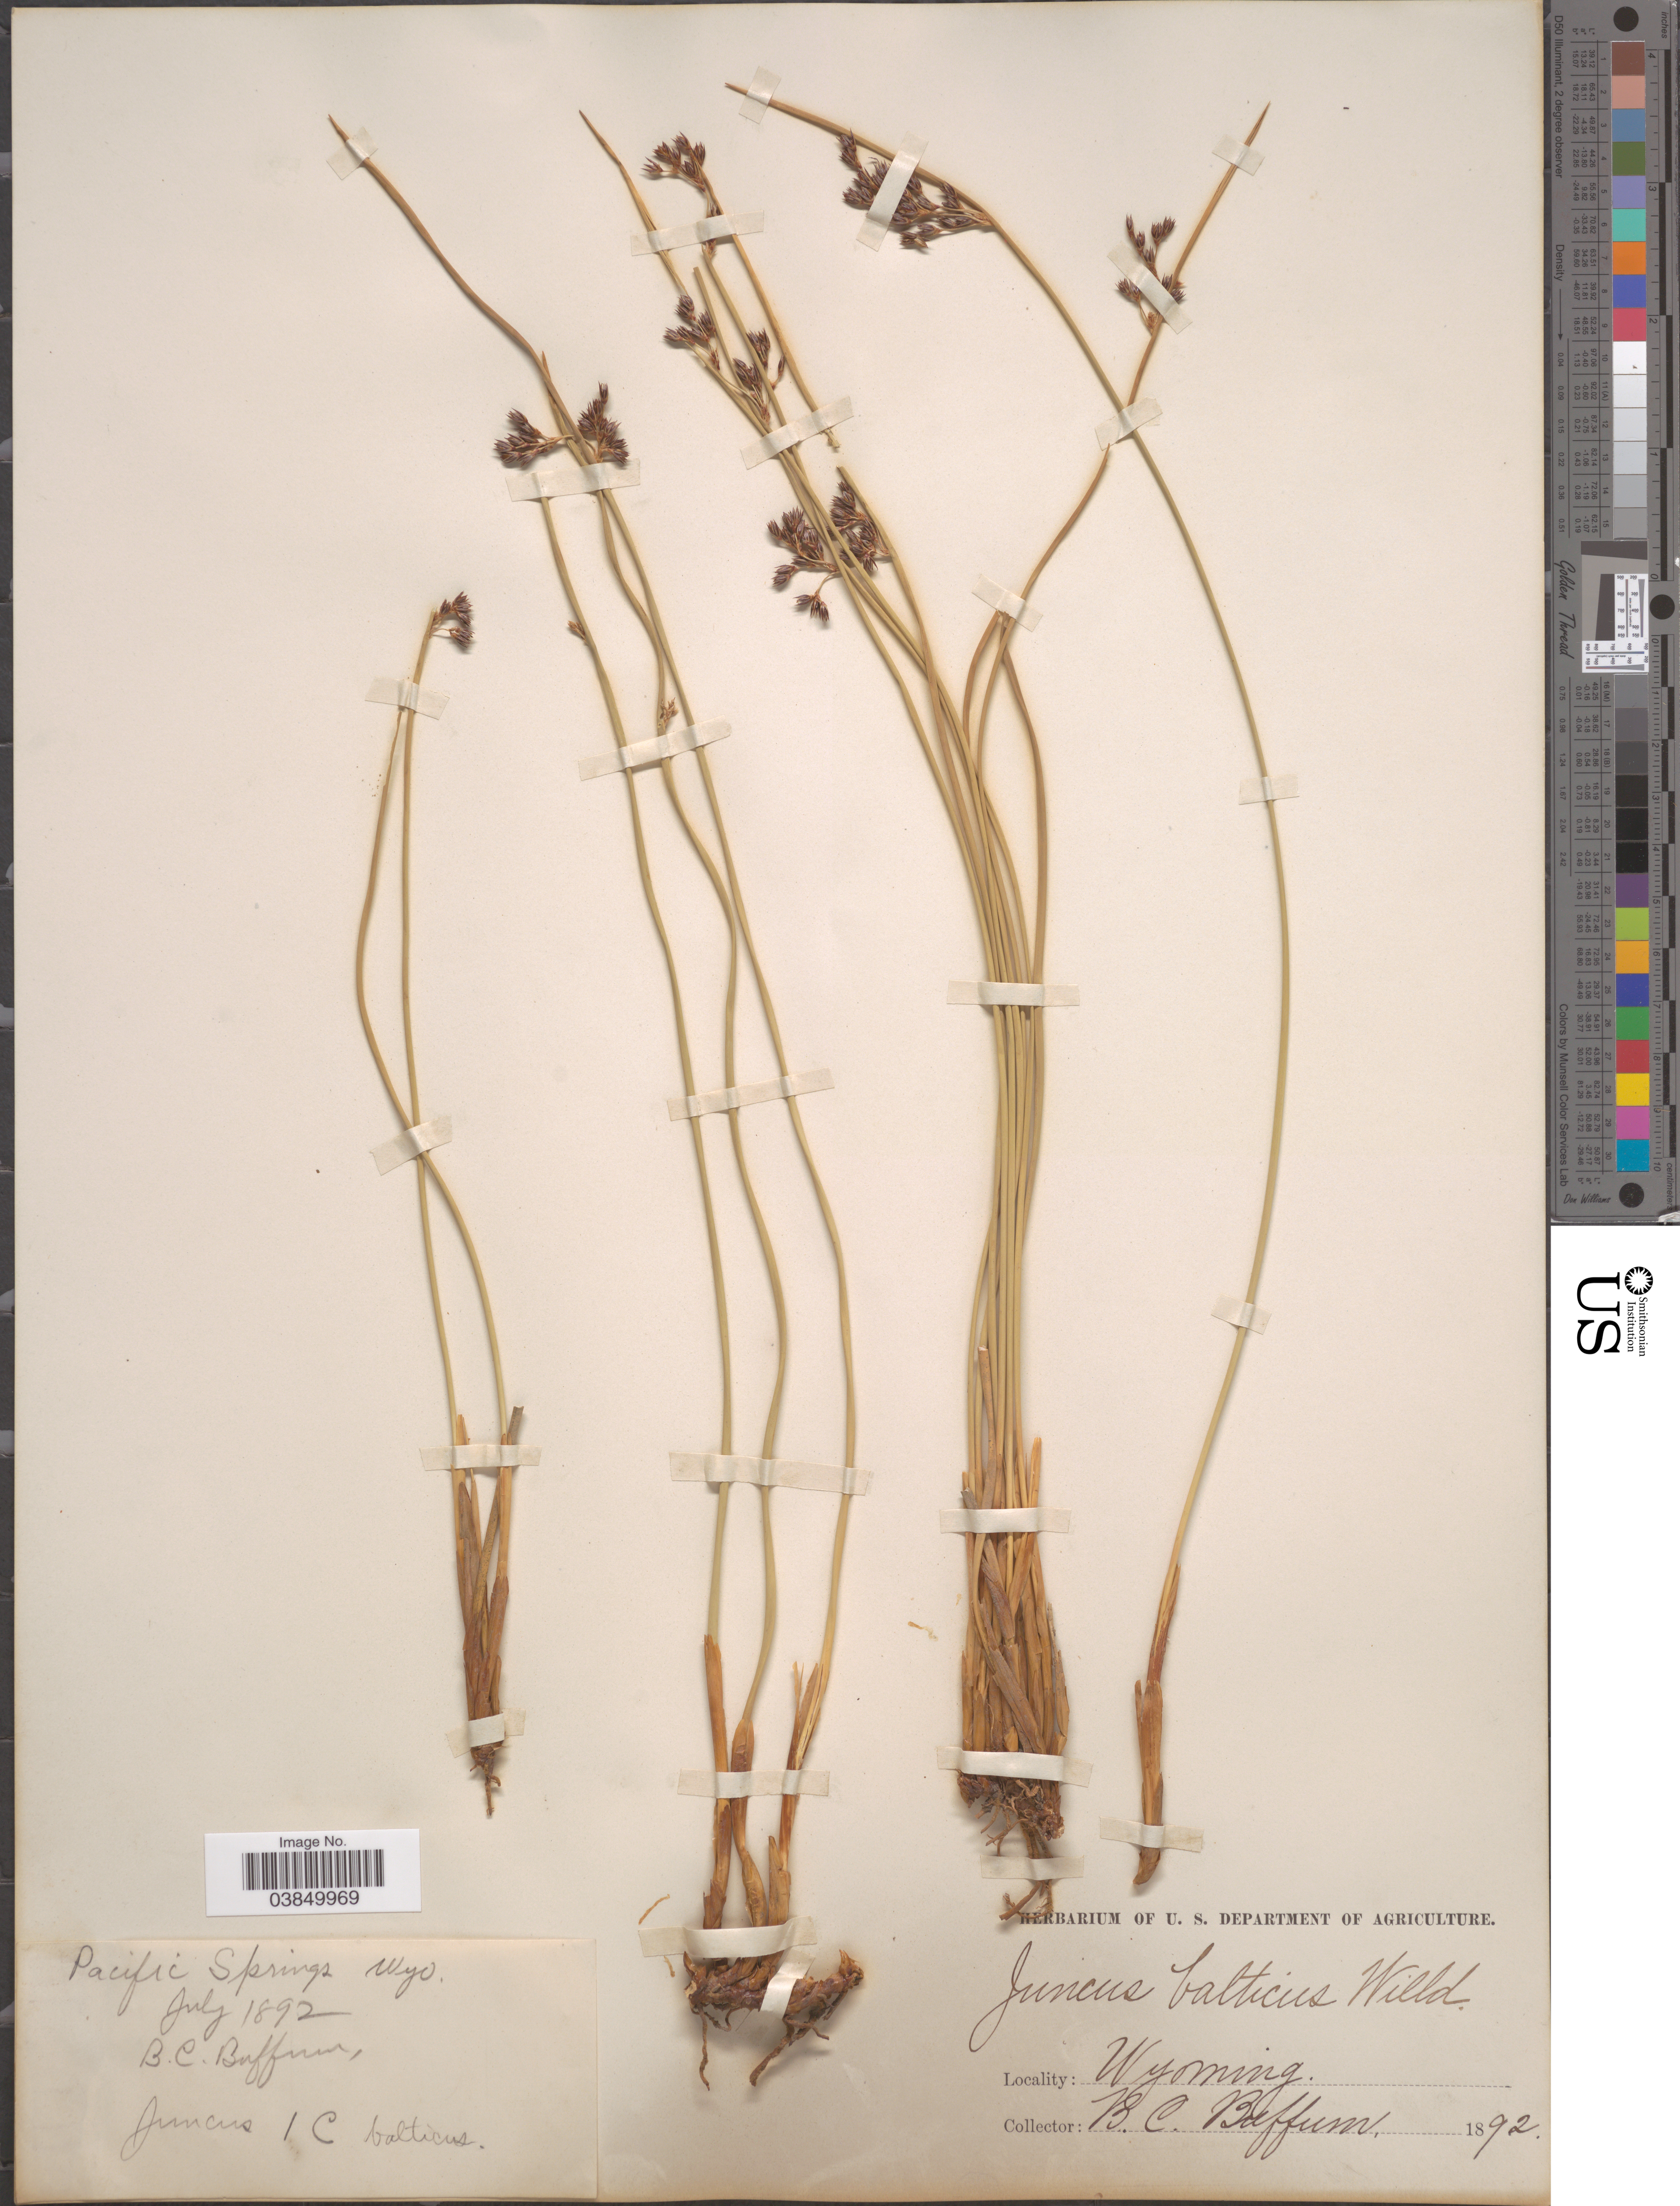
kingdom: Plantae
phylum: Tracheophyta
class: Liliopsida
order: Poales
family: Juncaceae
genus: Juncus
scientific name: Juncus balticus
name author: Willd.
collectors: B. Buffum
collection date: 1892-07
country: United States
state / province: Wyoming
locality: Pacific Springs.